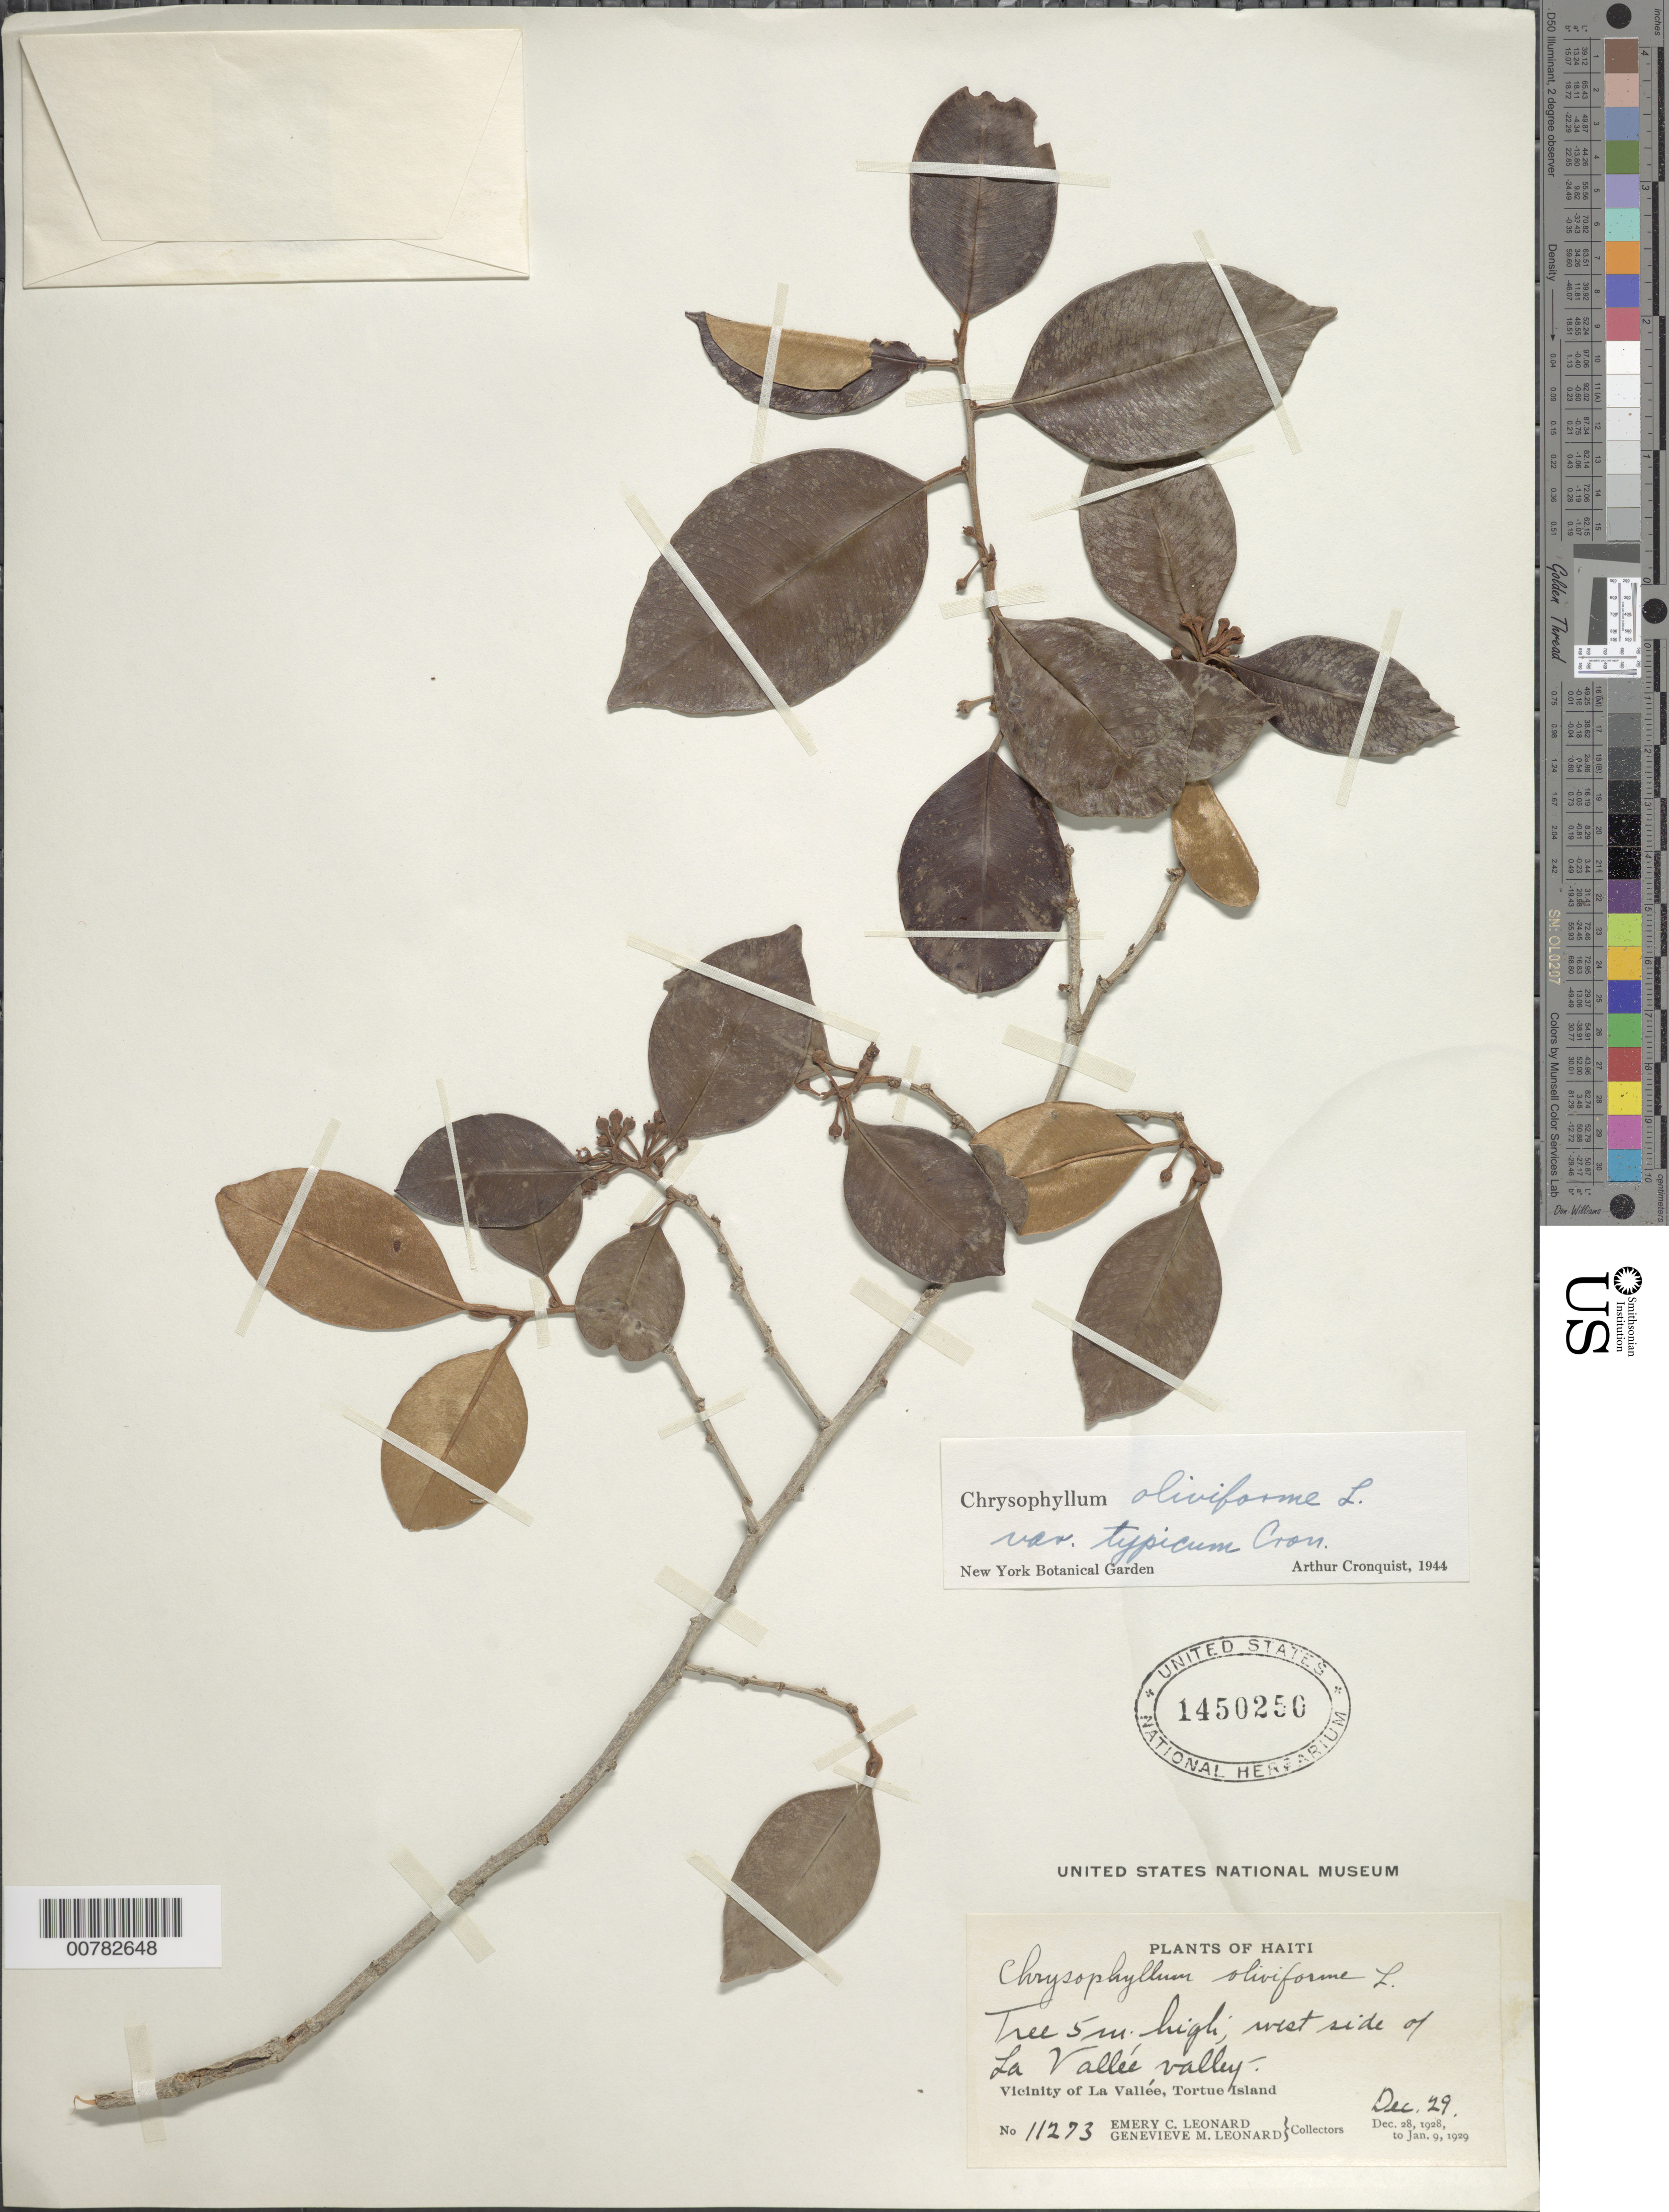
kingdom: Plantae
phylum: Tracheophyta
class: Magnoliopsida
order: Ericales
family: Sapotaceae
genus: Chrysophyllum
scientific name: Chrysophyllum oliviforme subsp. oliviforme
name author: L.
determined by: Cronquist, A. J.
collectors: E. C. Leonard & G. M. Leonard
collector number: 11273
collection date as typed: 29 Dec 1928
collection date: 1928-12-29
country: Haiti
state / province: Nord-Óuest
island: Île de la Tortue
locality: Tortue Island, vicinity of La Vallée, west side of La Vallée Valley.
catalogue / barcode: US 1450250